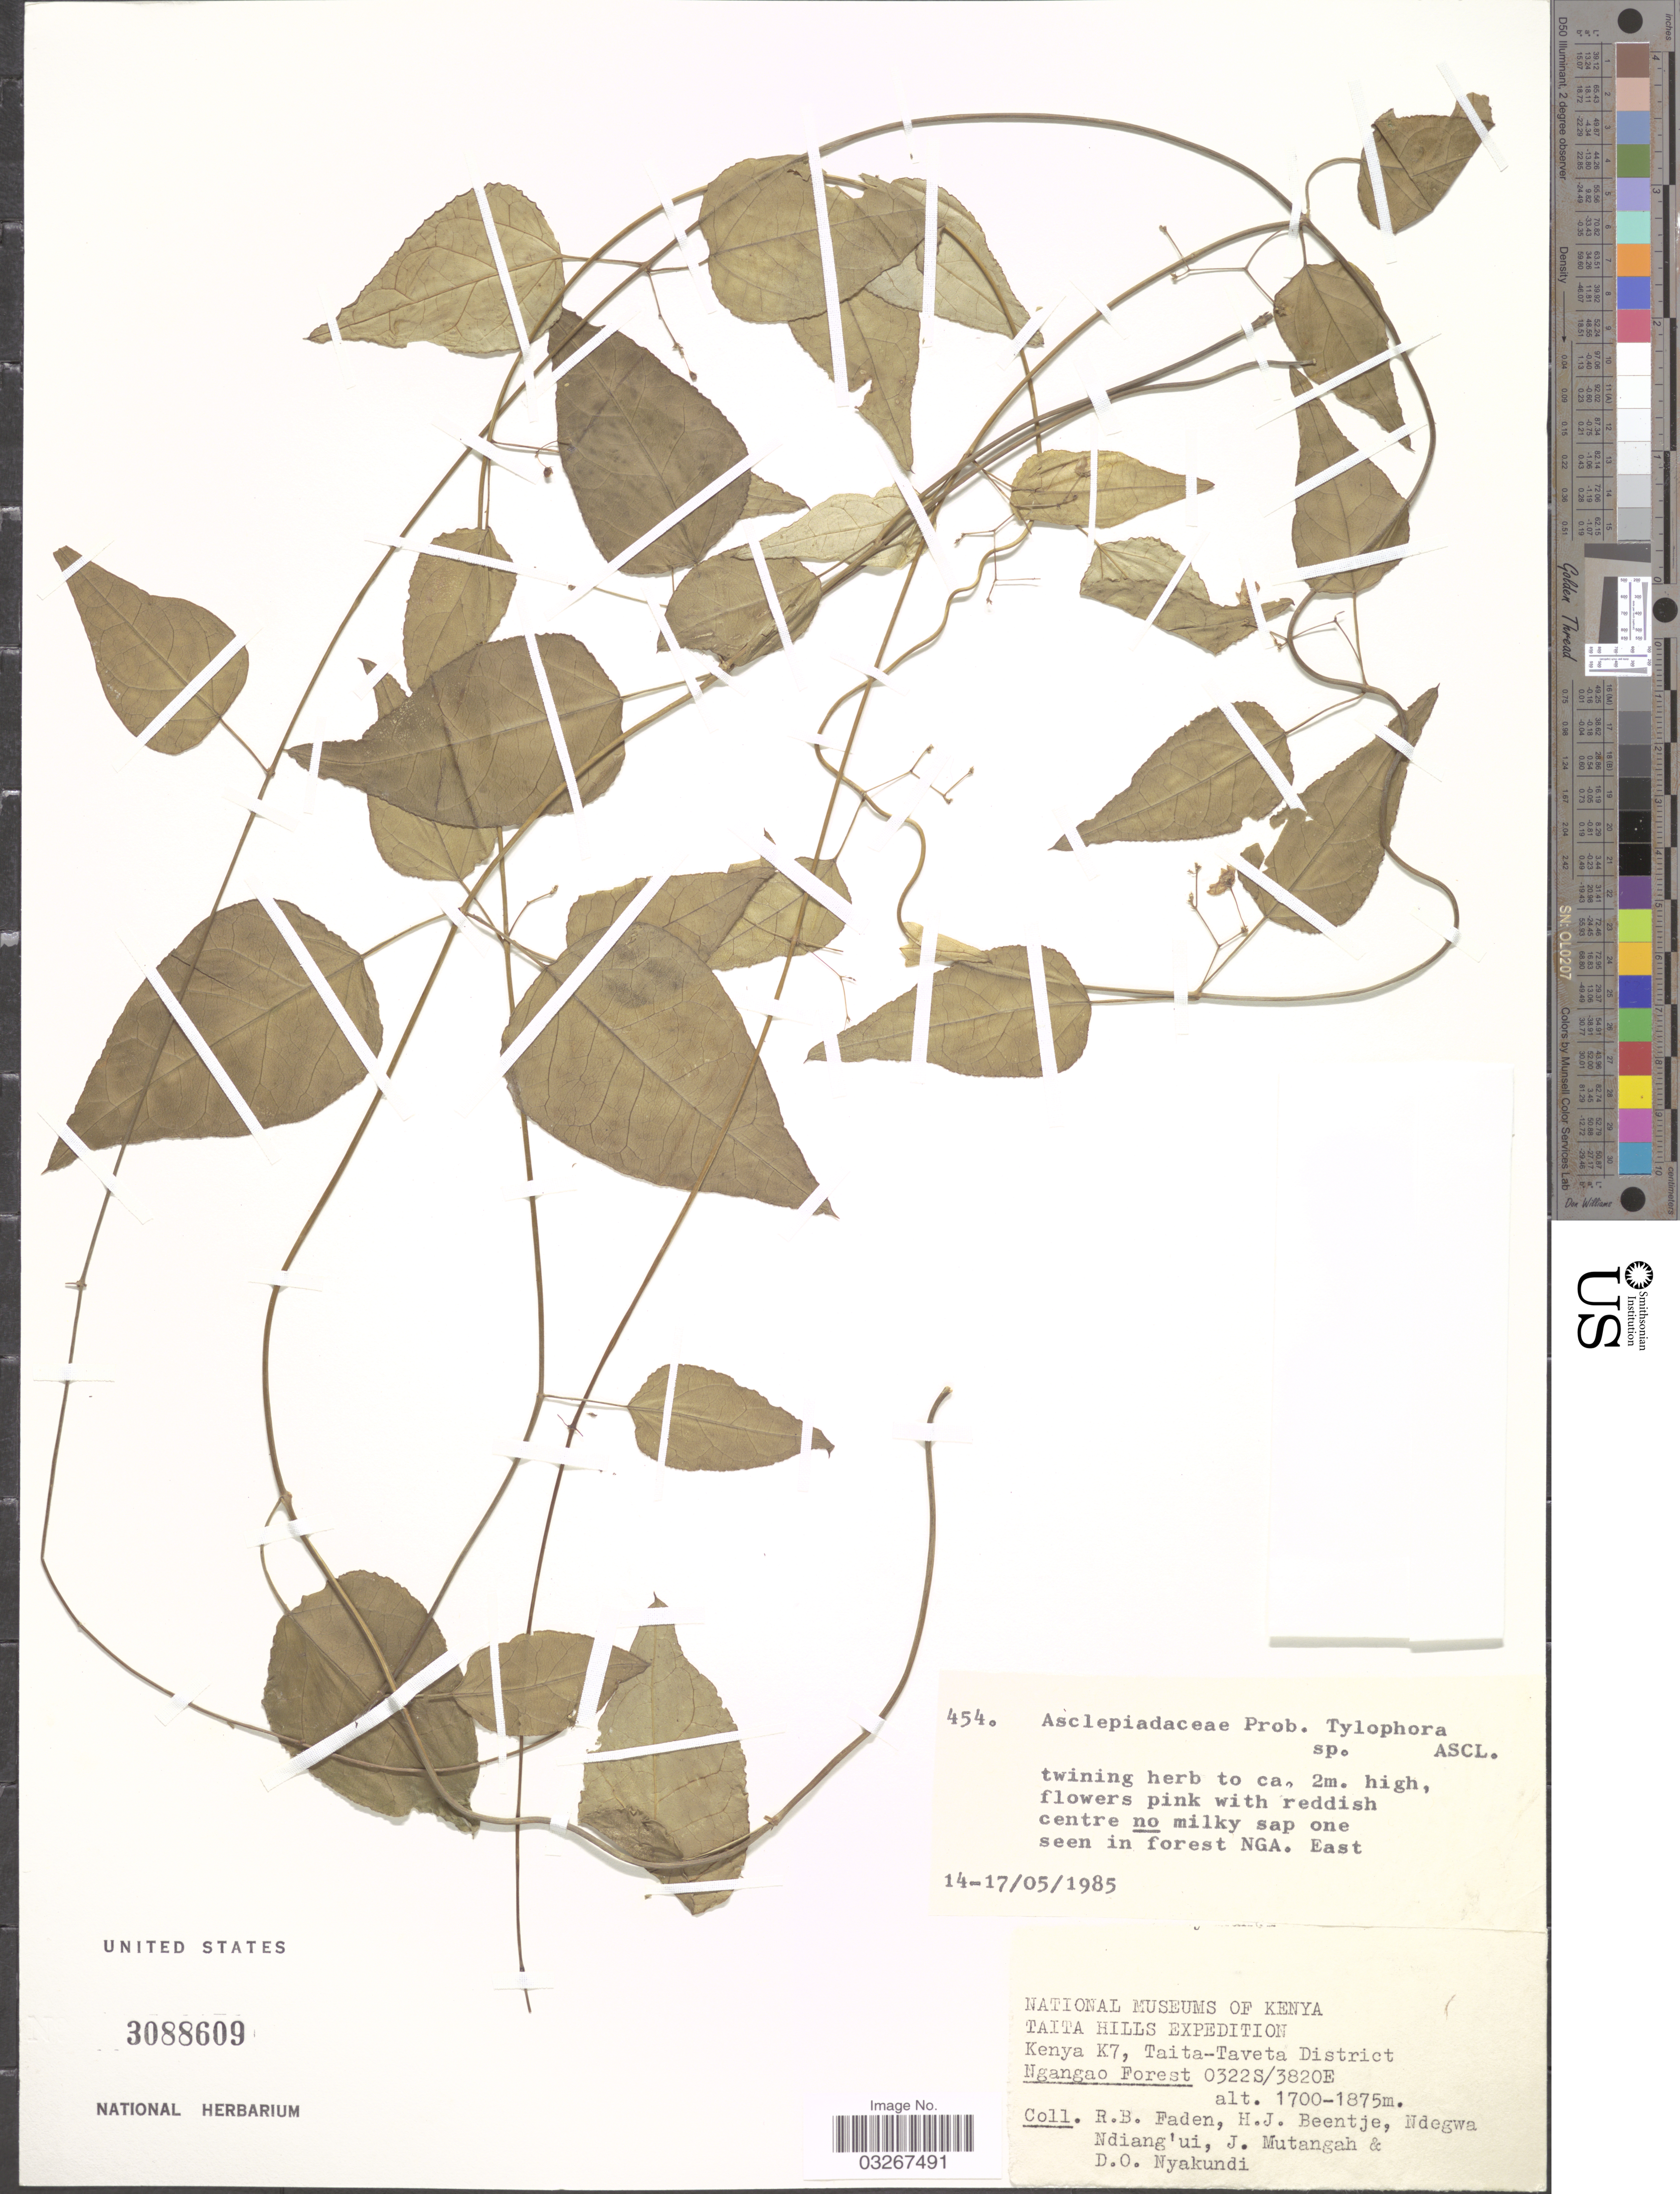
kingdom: Plantae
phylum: Tracheophyta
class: Magnoliopsida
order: Gentianales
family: Apocynaceae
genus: Tylophora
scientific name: Tylophora sp.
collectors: R. B. Faden, H. J. Beentje, Ndegwa Ndiang'ui, J. Mutangah & D. Nyakundi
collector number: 454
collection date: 1985-05-14/1985-05-17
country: Kenya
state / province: Taita Taveta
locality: Taita Hills. Kenya K7, Taita-Taveta District.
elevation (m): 1700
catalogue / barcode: US 3088609